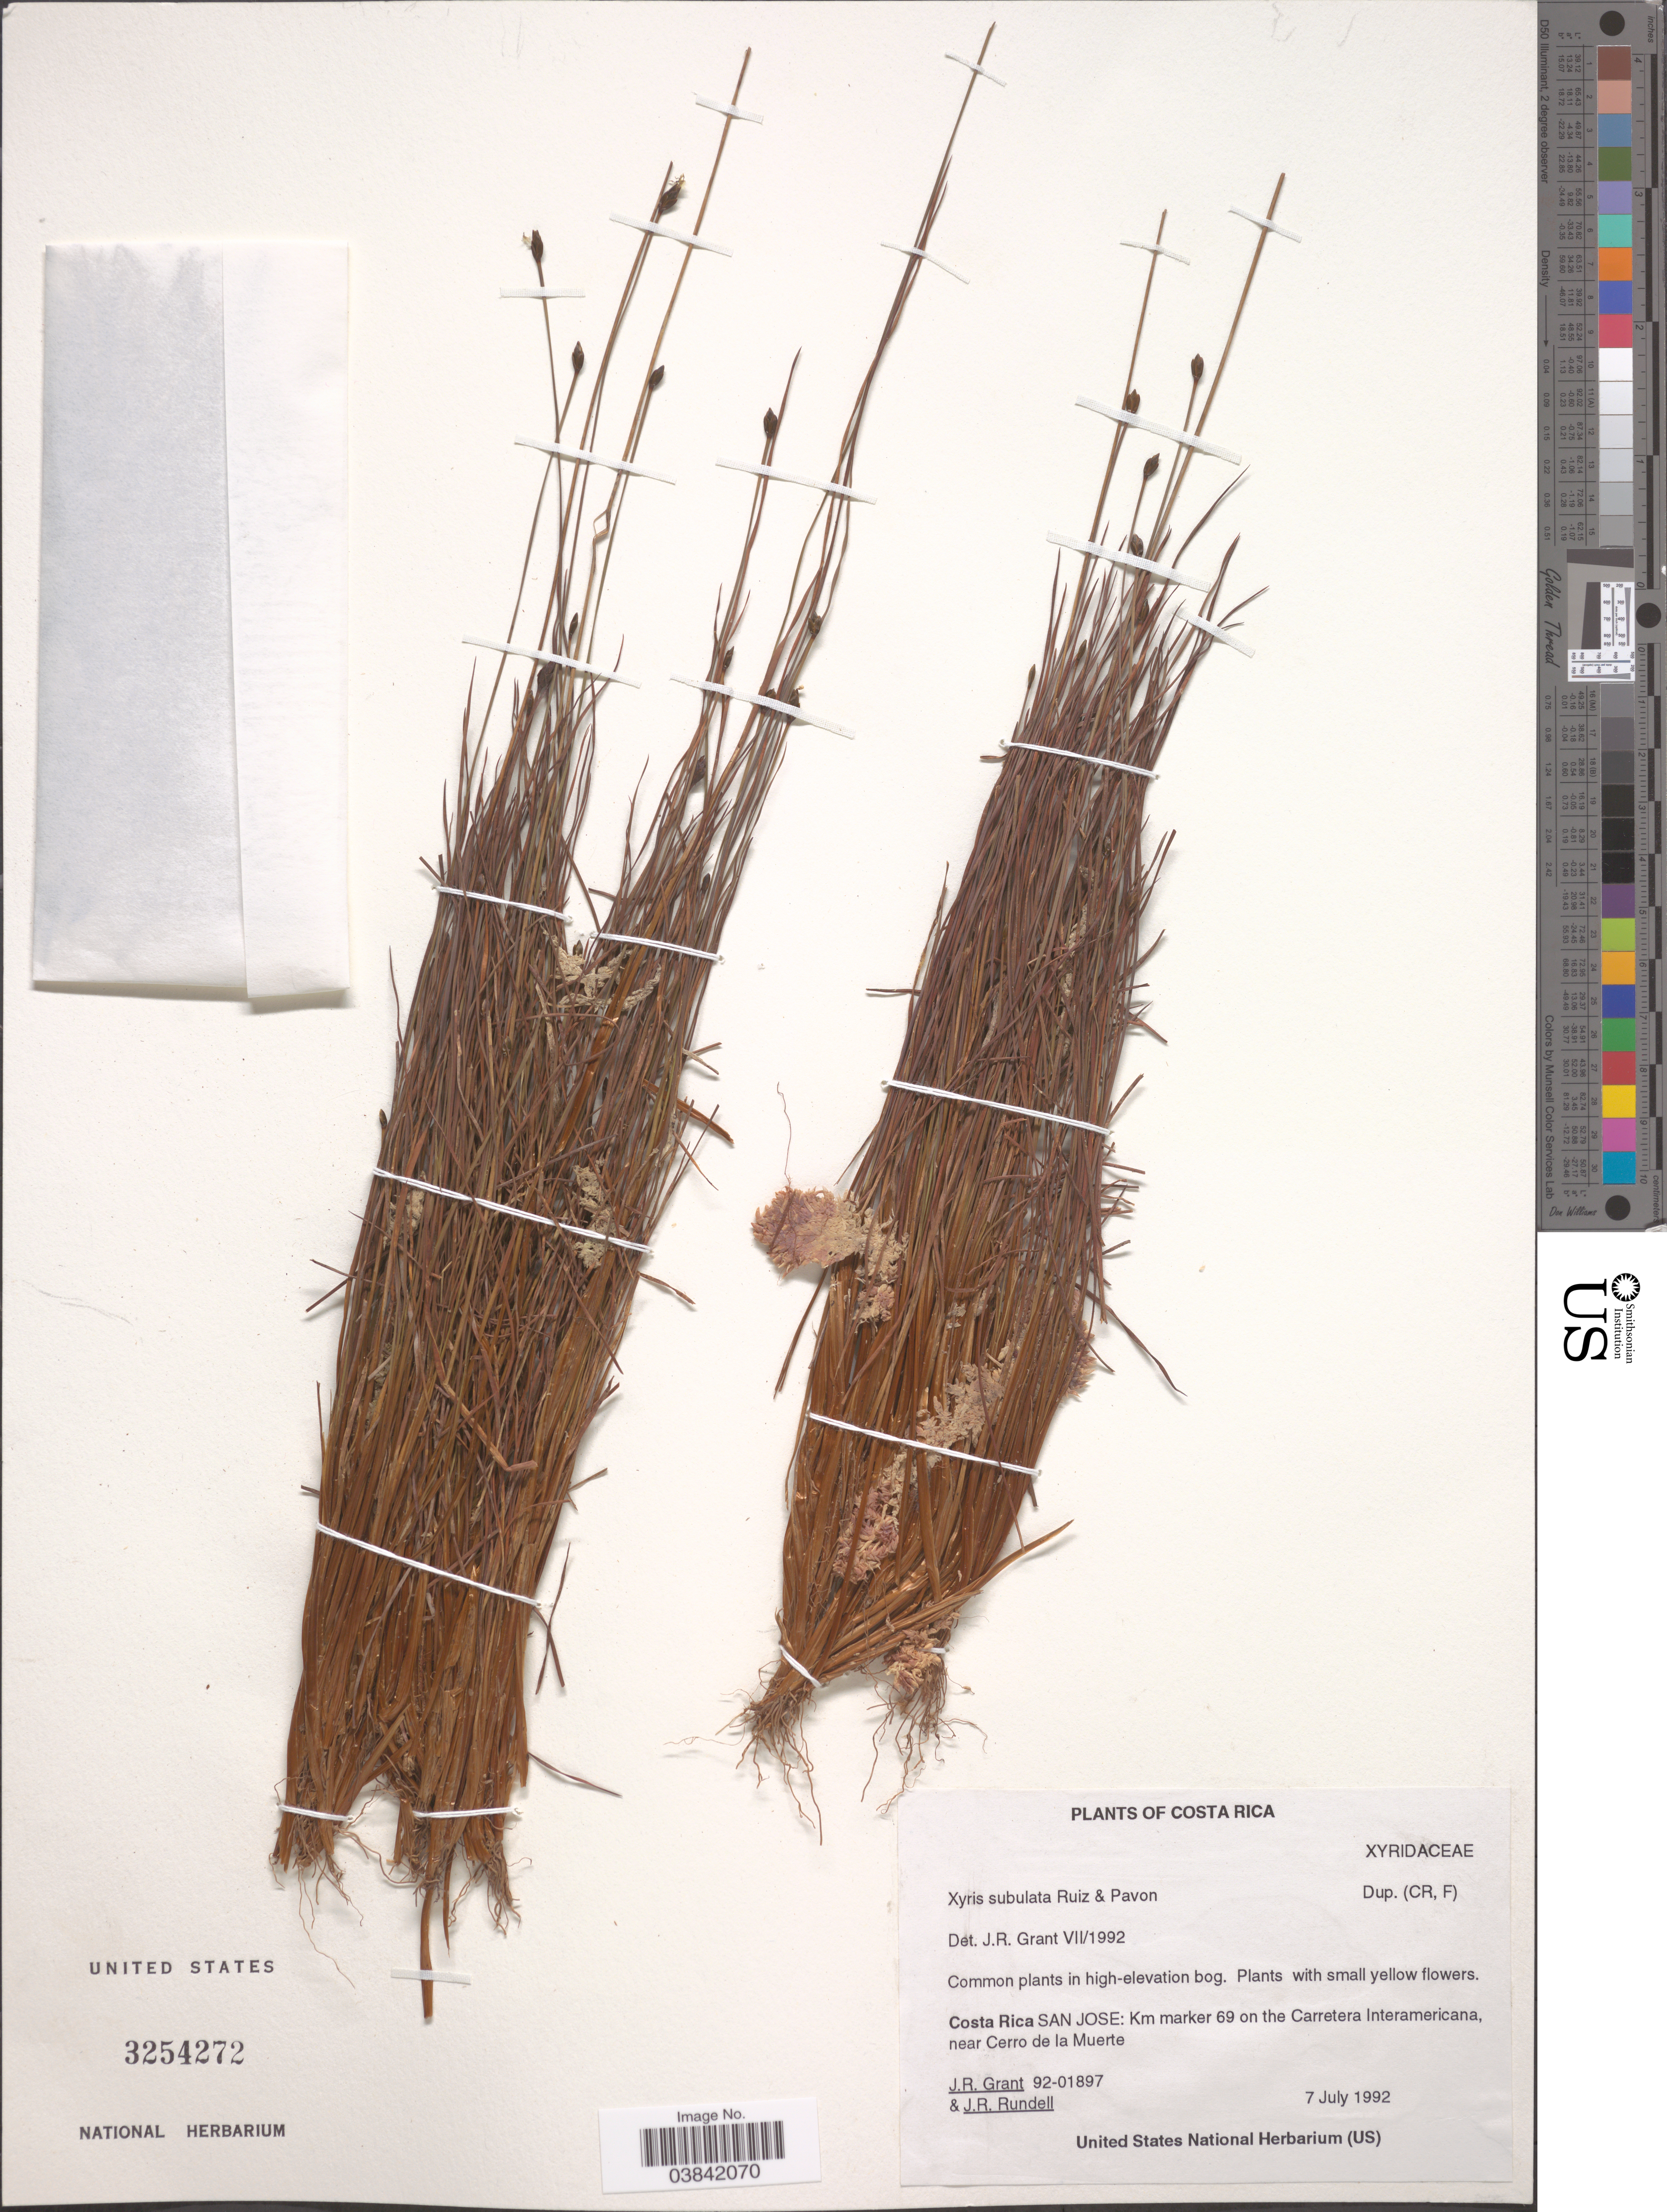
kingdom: Plantae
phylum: Tracheophyta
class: Liliopsida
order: Poales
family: Xyridaceae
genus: Xyris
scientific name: Xyris subulata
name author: Ruiz & Pav.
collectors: J. Grant & J. R. Rundell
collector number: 92-01897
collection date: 1992-07-07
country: Costa Rica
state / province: San José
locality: Km marker 69 on the Carretera Interamericana, near Cerro de la Muerte.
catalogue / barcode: US 3254272